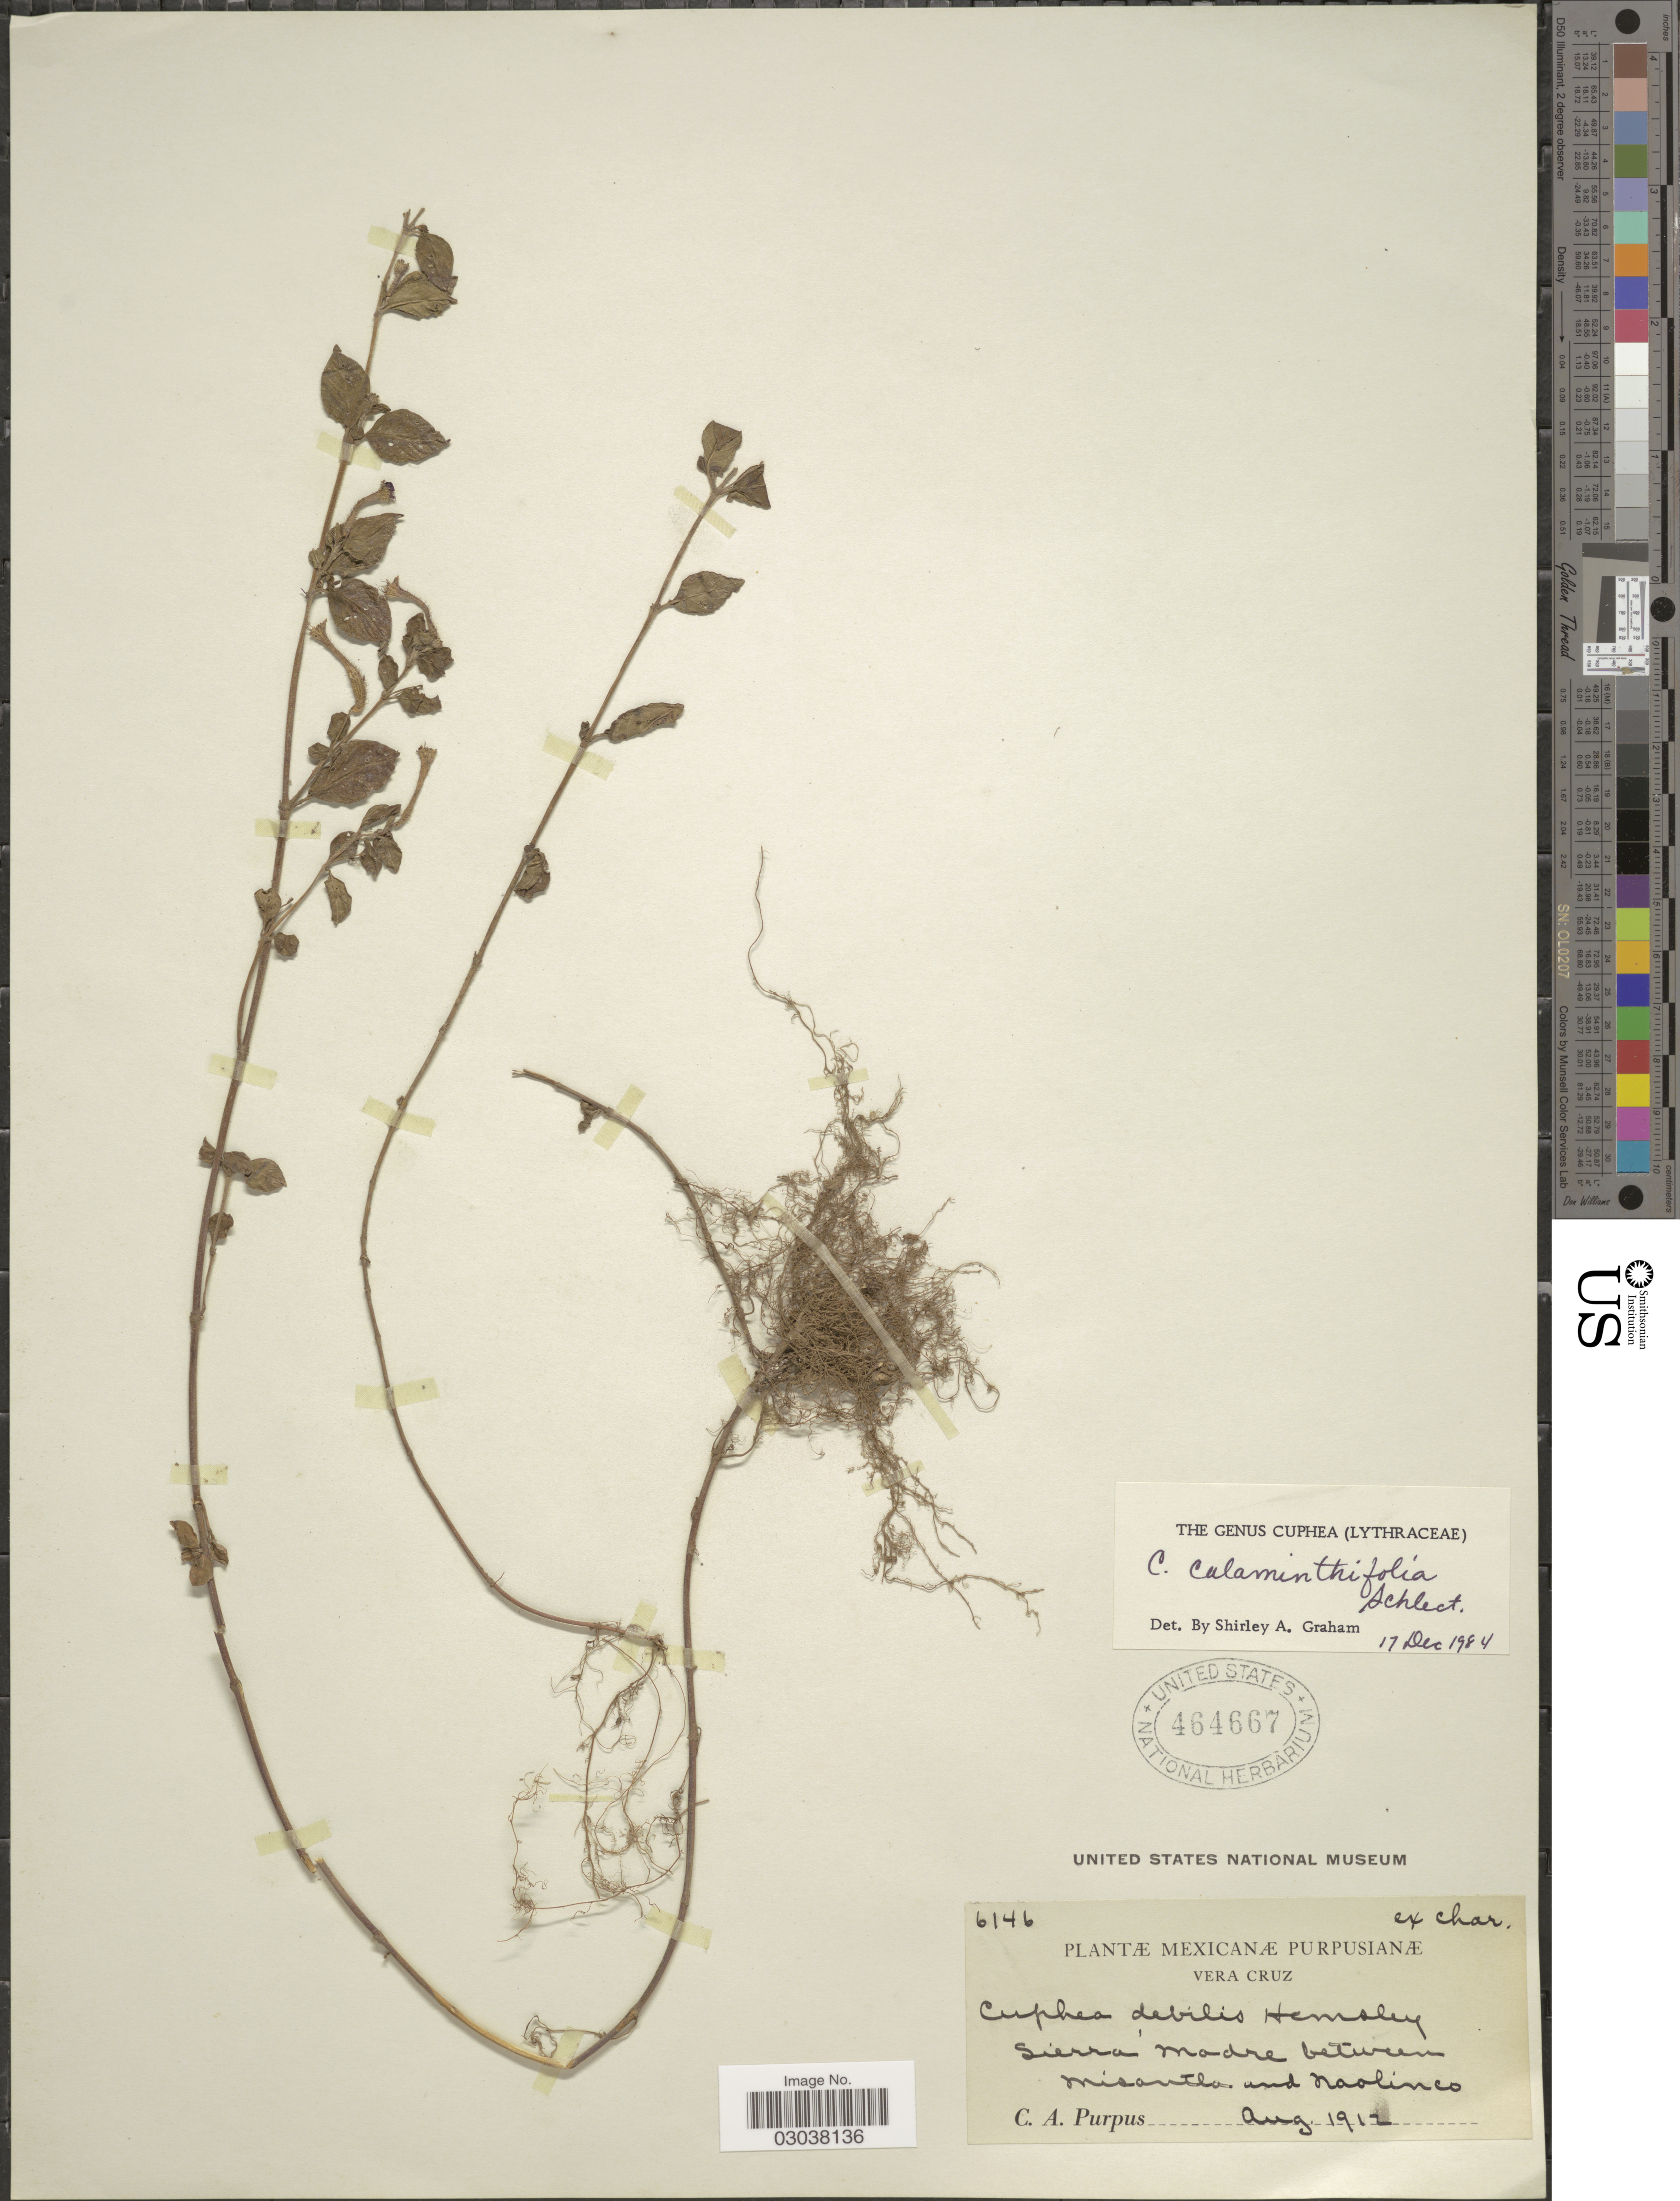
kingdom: Plantae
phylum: Tracheophyta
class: Magnoliopsida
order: Myrtales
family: Lythraceae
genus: Cuphea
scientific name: Cuphea debilis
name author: Hemsl.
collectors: C. A. Purpus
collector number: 6146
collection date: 1912-08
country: Mexico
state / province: Veracruz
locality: Vera Cruz. Sierra Madre between Misantla and Naolinco.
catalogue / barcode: US 464667